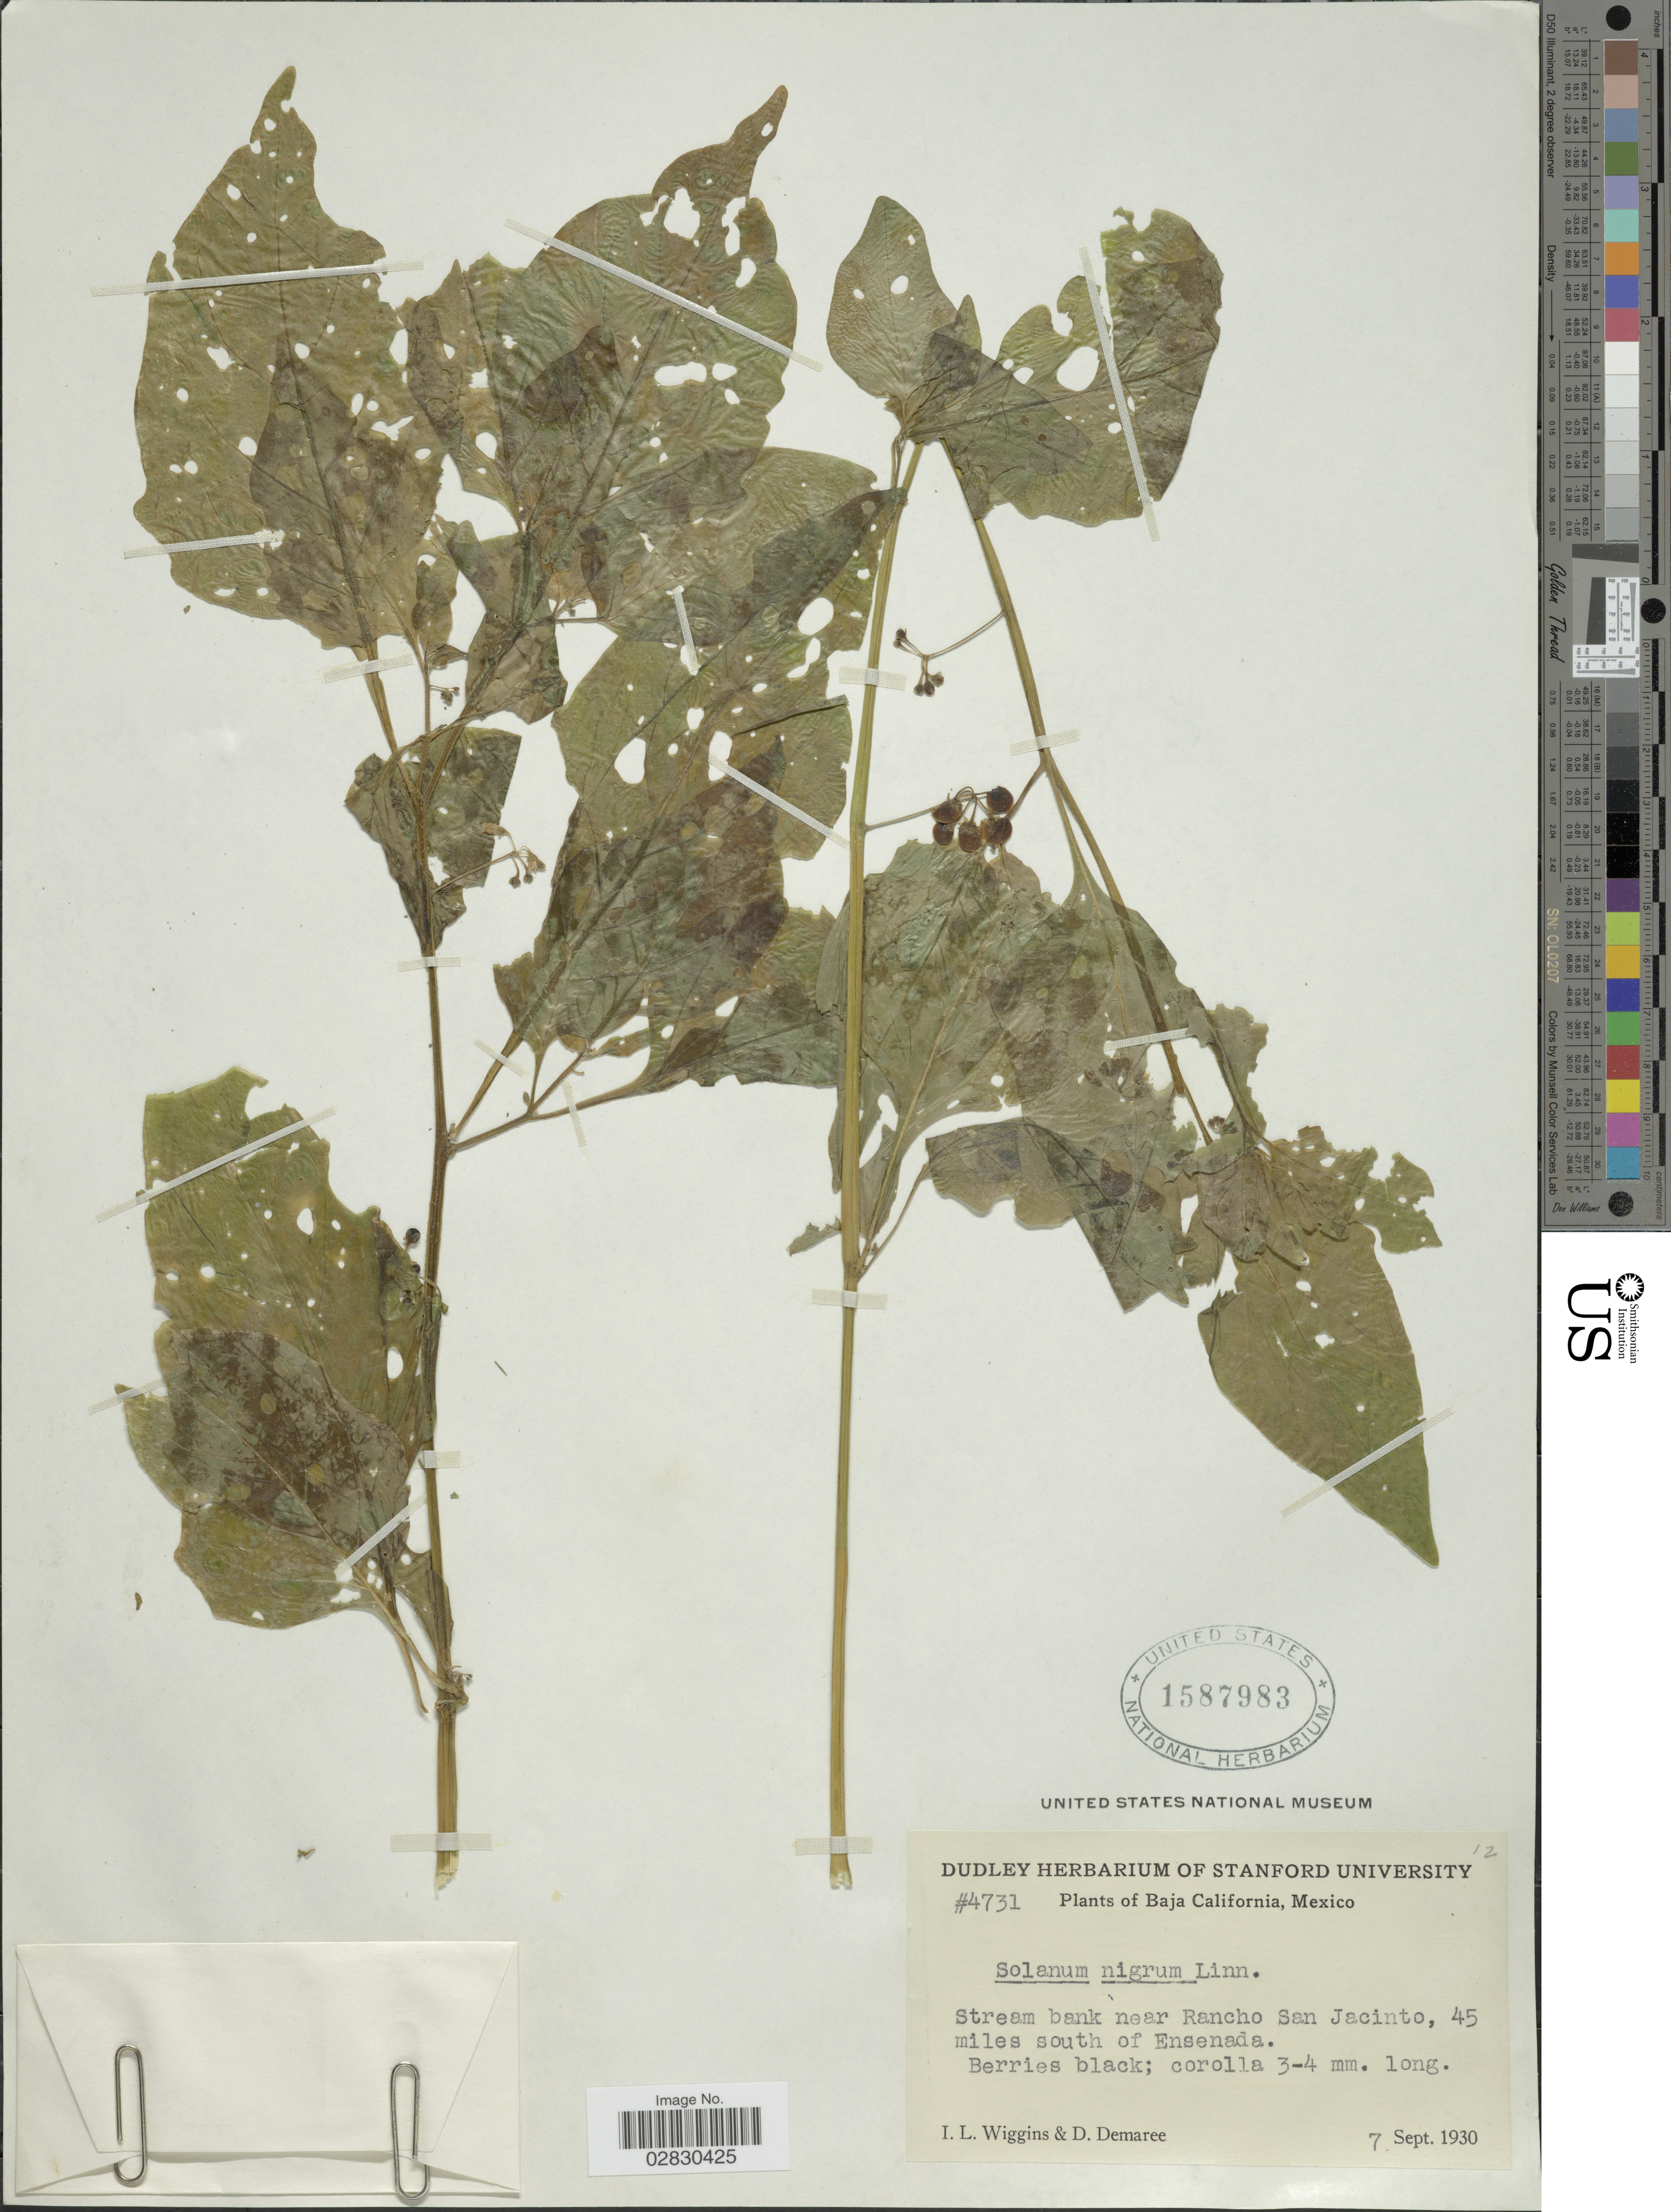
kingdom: Plantae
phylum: Tracheophyta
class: Magnoliopsida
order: Solanales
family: Solanaceae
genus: Solanum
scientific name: Solanum americanum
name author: Mill.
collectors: I. L. Wiggins & D. Demaree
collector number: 4731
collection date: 1930-09-07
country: Mexico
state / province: Baja California Norte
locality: Stream bank near Rancho San Jacinto, 45 miles south of Ensenada.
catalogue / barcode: US 1587983